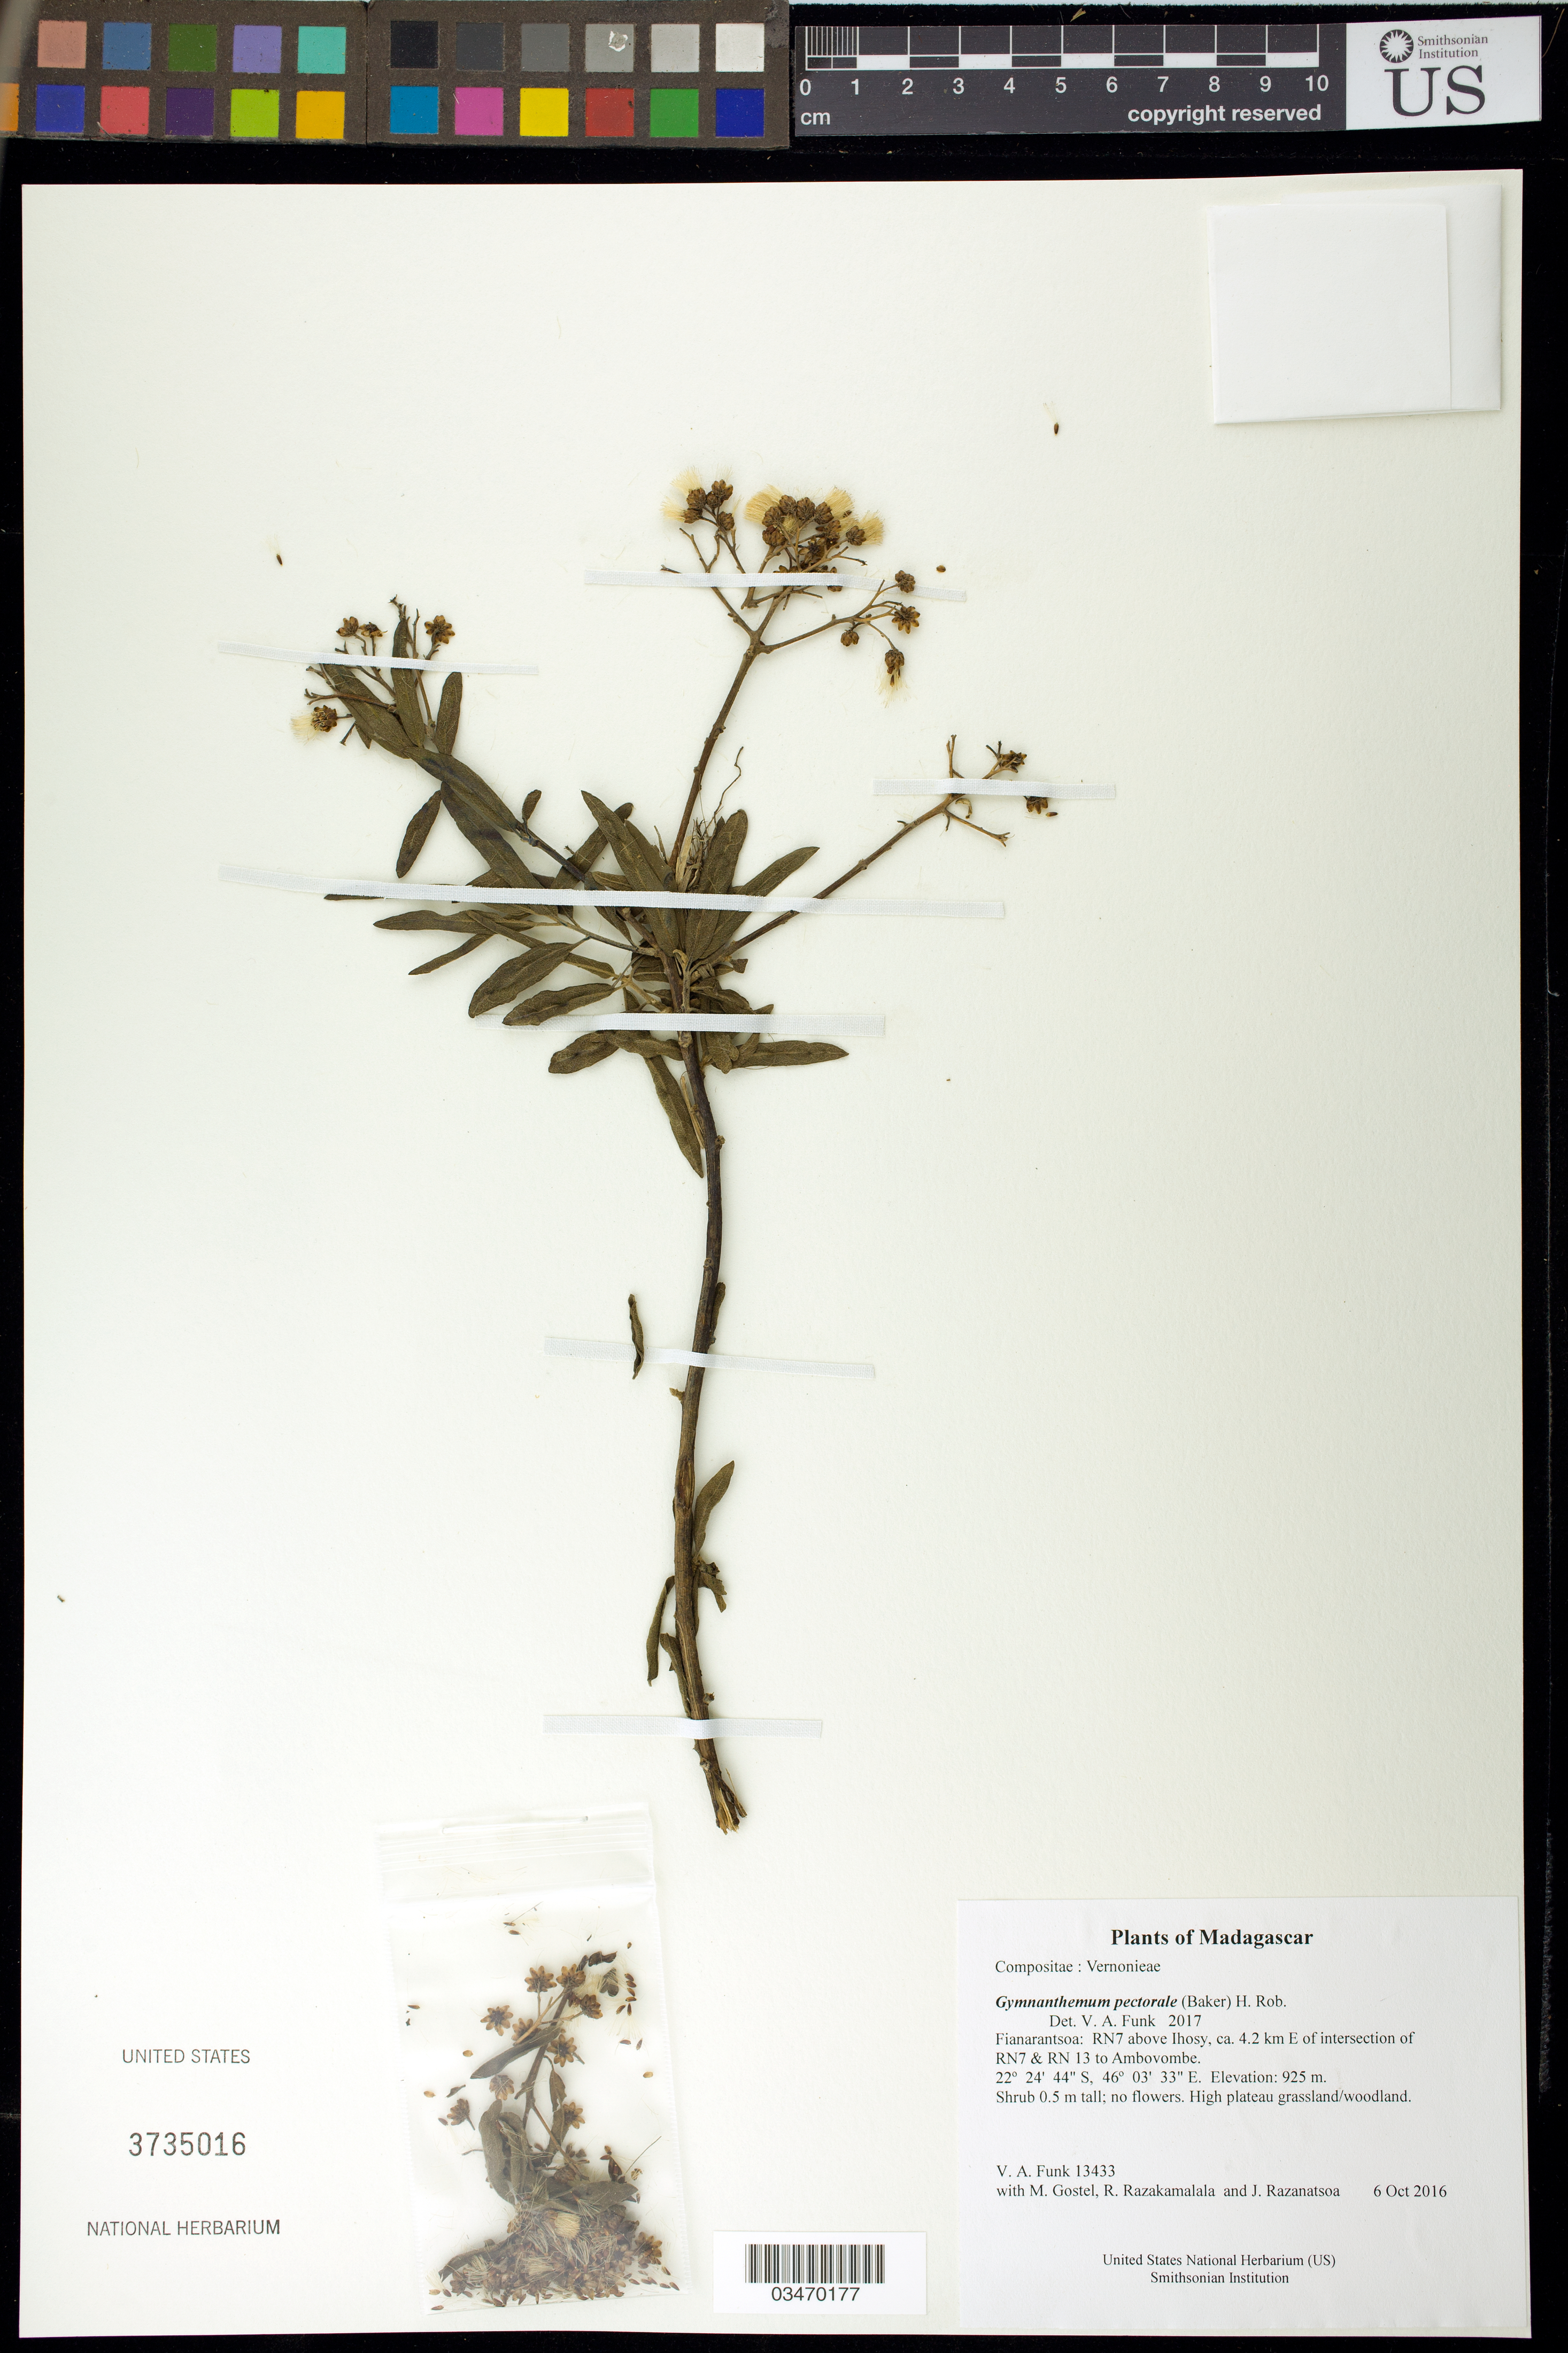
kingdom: Plantae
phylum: Tracheophyta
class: Magnoliopsida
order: Asterales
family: Asteraceae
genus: Gymnanthemum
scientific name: Gymnanthemum pectorale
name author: (Baker) H. Rob.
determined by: Funk, Vicki A., (BOT), Smithsonian Institution - National Museum of Natural History (UNITED STATES)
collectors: M. R. Gostel, R. Razakamalala & J. Razanatsoa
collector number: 13433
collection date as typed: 6 Oct 2016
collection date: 2016-10-06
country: Madagascar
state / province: Ihorombe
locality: RN7 above Ihosy, ca. 4.2 km E of intersection of RN7 & RN 13 to Ambovombe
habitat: High plateau grassland/woodland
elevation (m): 925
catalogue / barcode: US 3735016